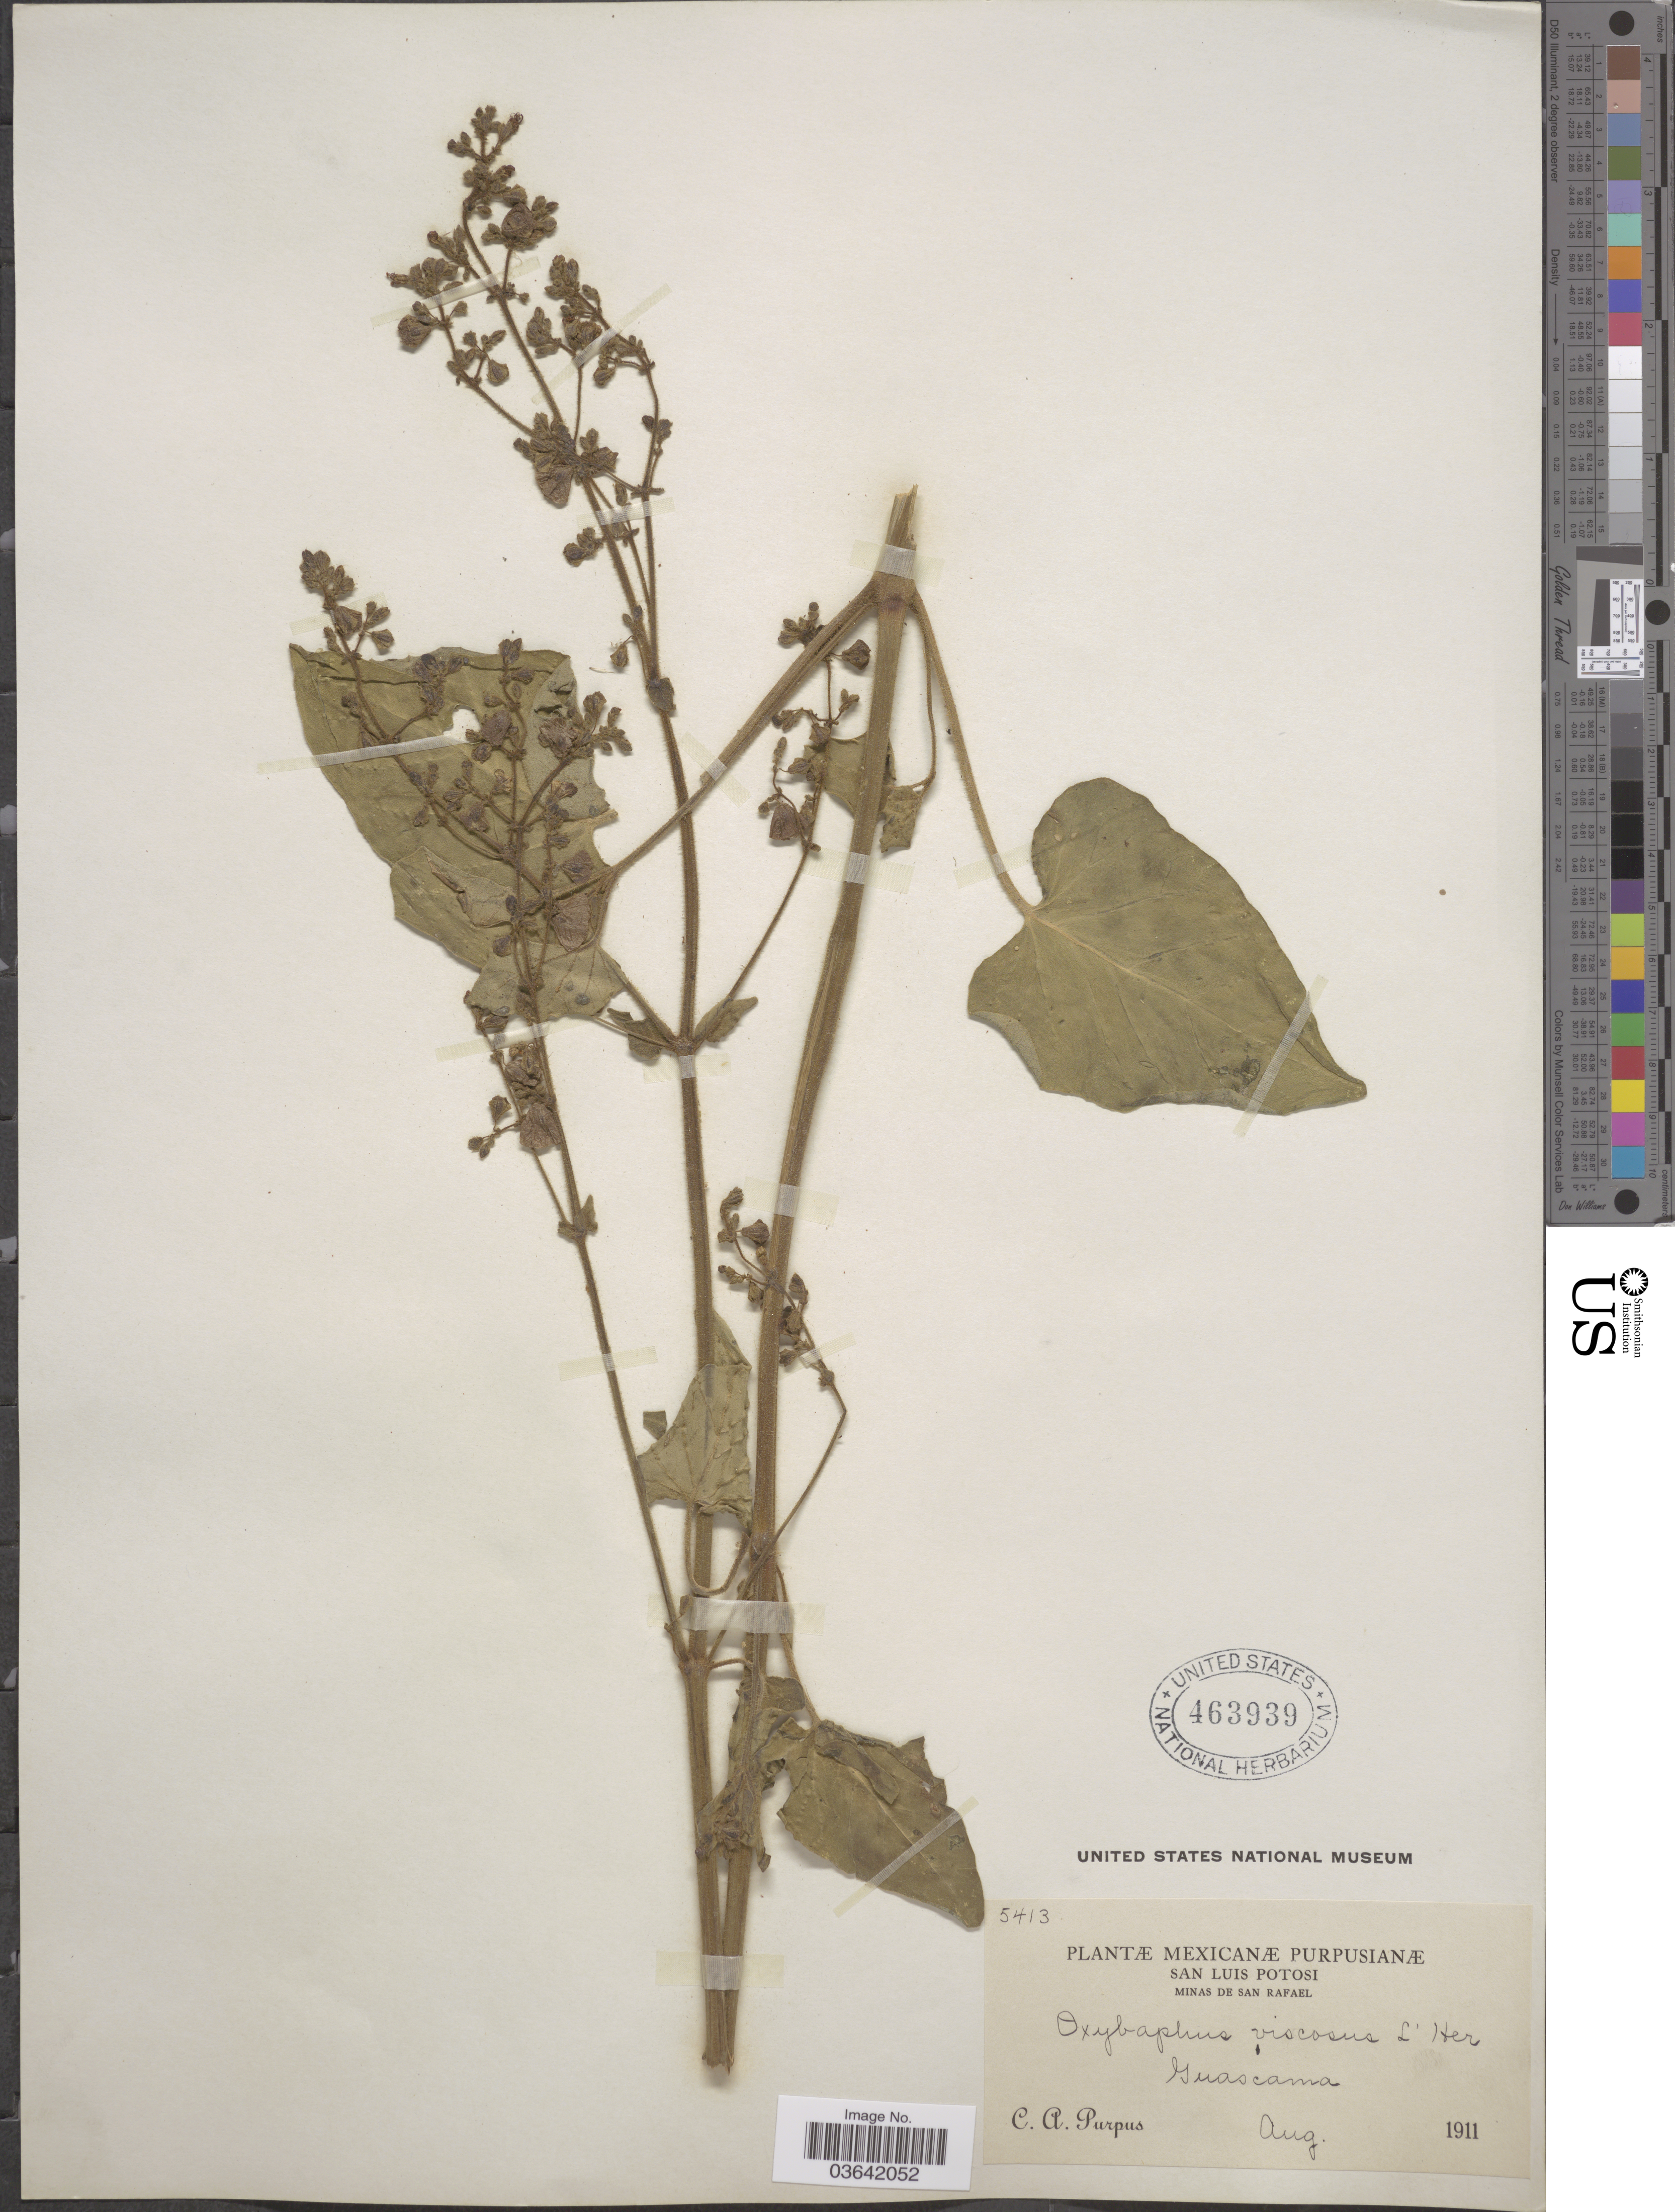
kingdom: Plantae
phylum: Tracheophyta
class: Magnoliopsida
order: Caryophyllales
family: Nyctaginaceae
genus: Mirabilis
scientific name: Mirabilis viscosa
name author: Cav.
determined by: Strong, Mark T., (BOT), Smithsonian Institution - National Museum of Natural History (UNITED STATES)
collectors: C. A. Purpus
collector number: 5413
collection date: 1911-08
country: Mexico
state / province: San Luis Potosí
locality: Minas de San Rafael. Guascama.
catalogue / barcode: US 463939